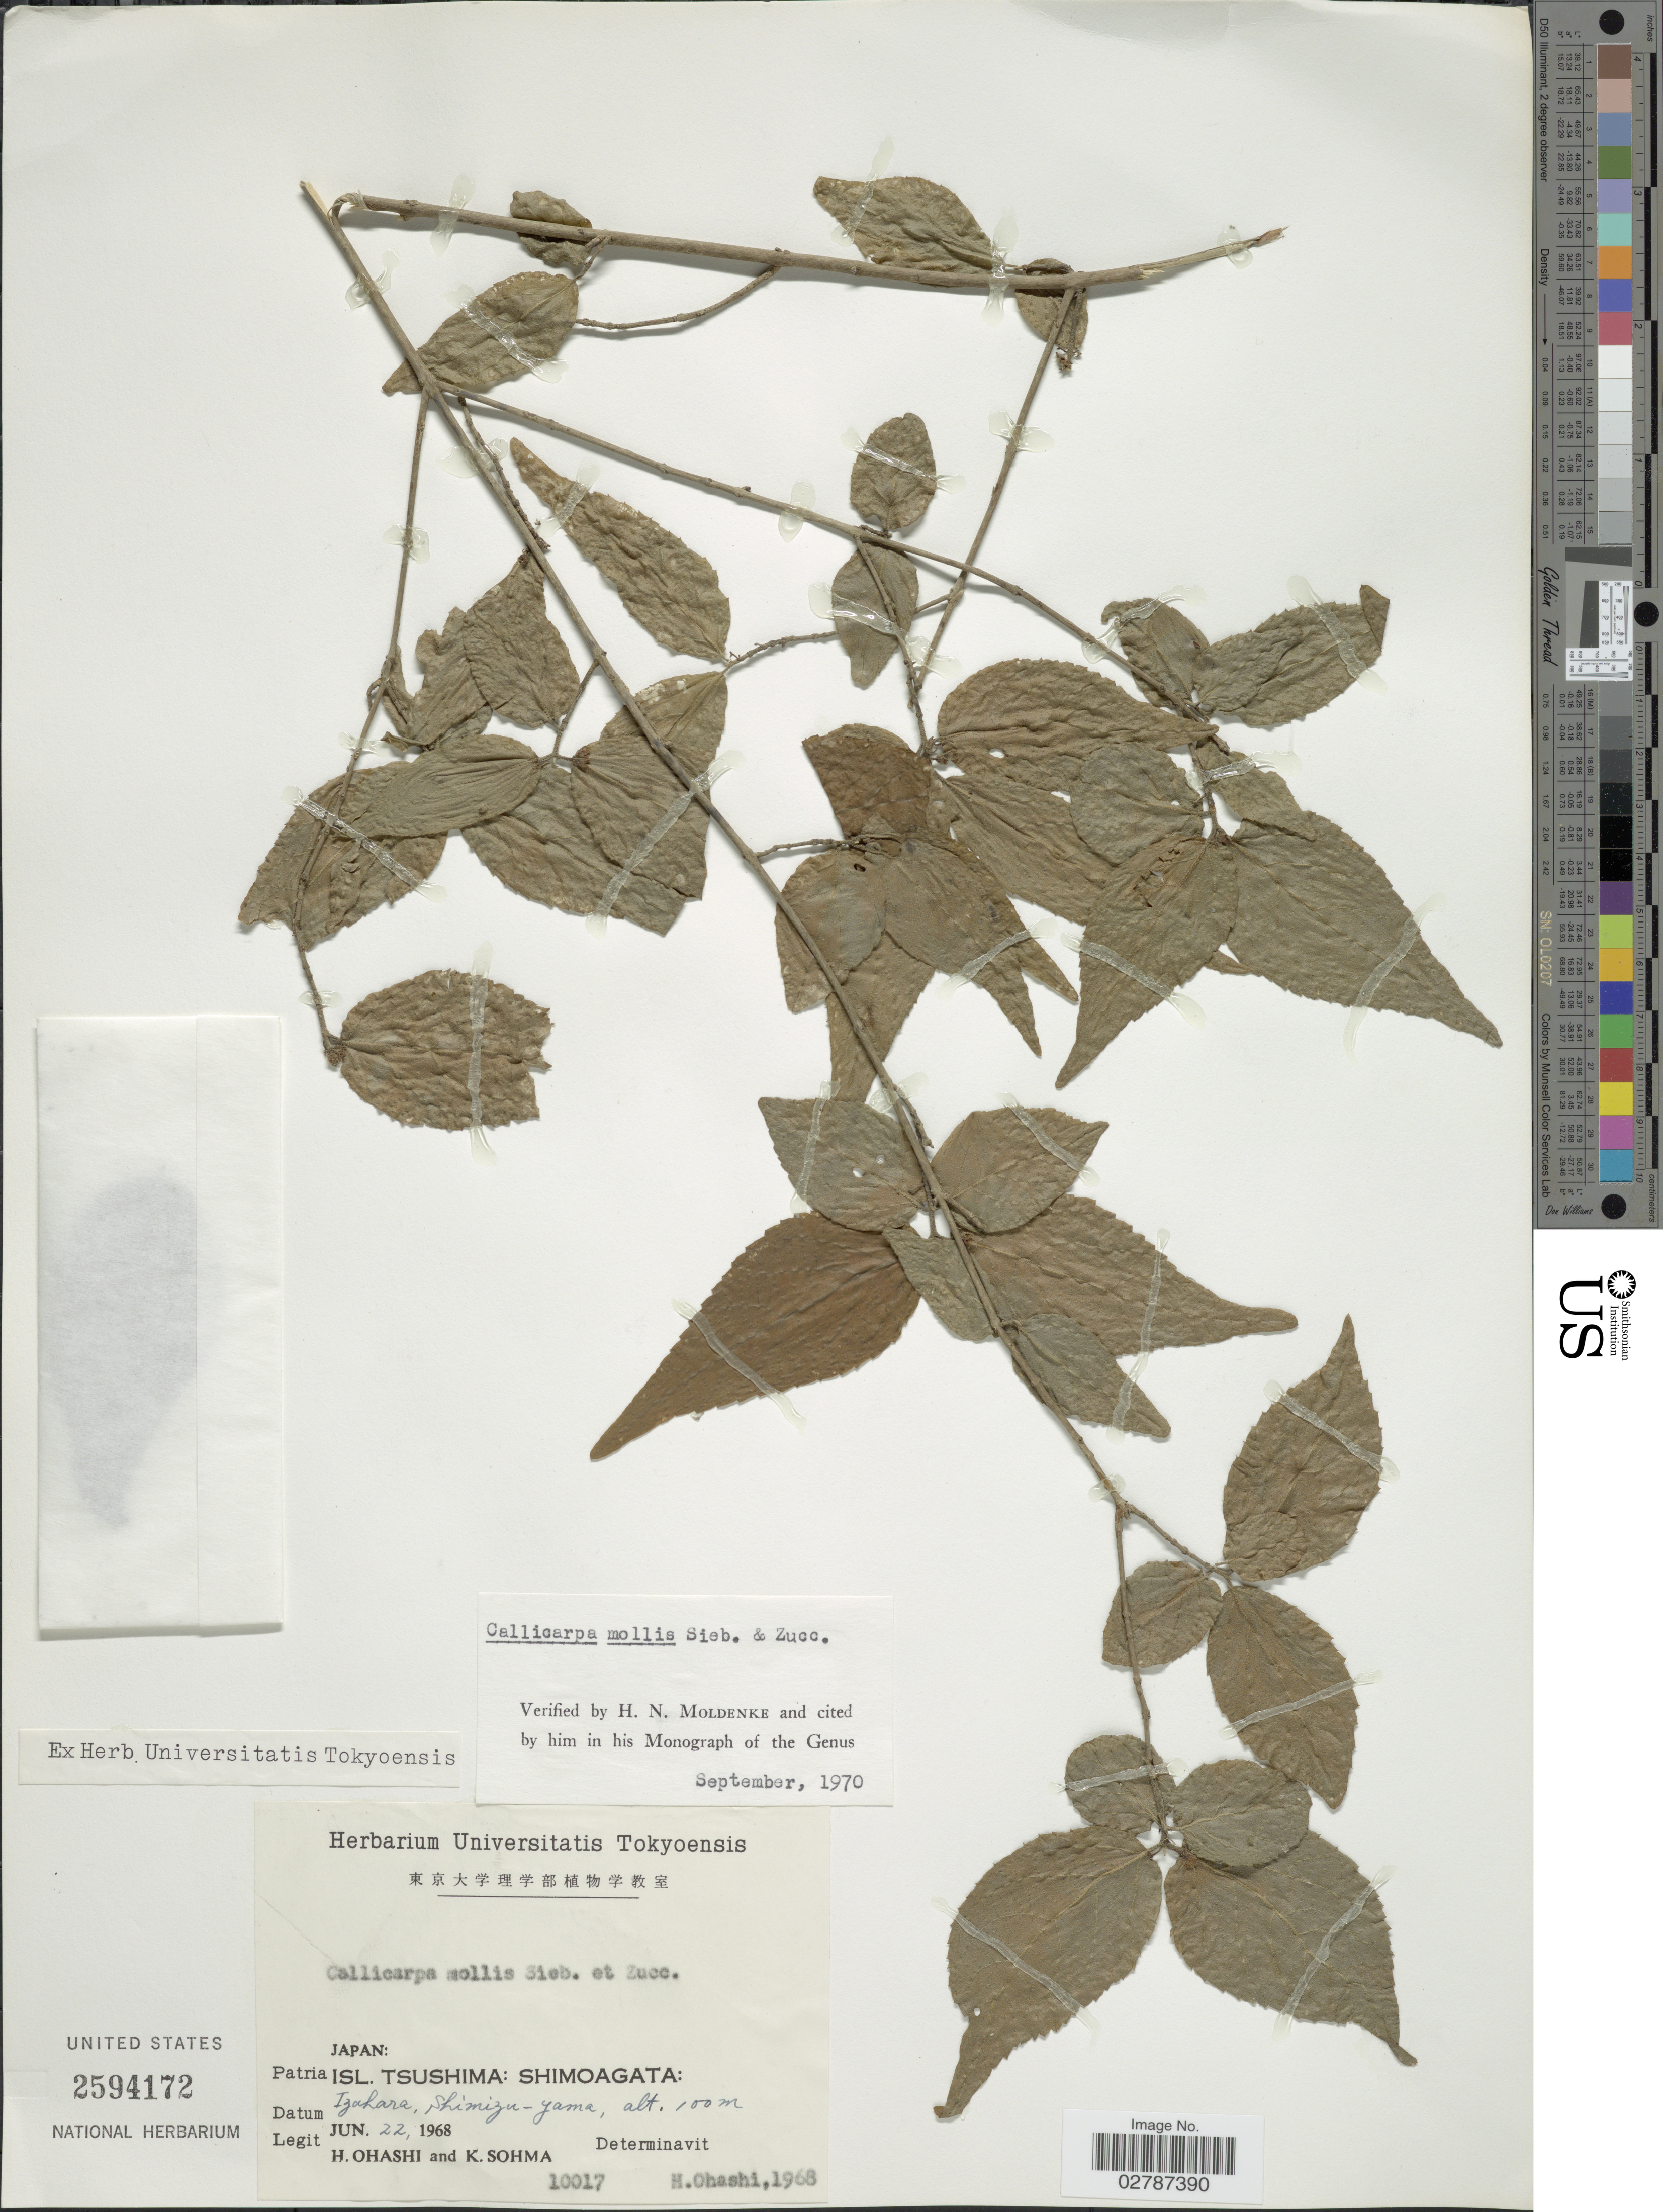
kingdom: Plantae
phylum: Tracheophyta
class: Magnoliopsida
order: Lamiales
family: Lamiaceae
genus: Callicarpa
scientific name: Callicarpa mollis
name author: Siebold & Zucc.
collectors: H. Ohashi & K. Sohma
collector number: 10017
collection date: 1968-06-22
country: Japan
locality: Patria Isl. Tsushima: Shimoagata: Izahara, Shimizu-Yama.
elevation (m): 100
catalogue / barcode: US 2594172